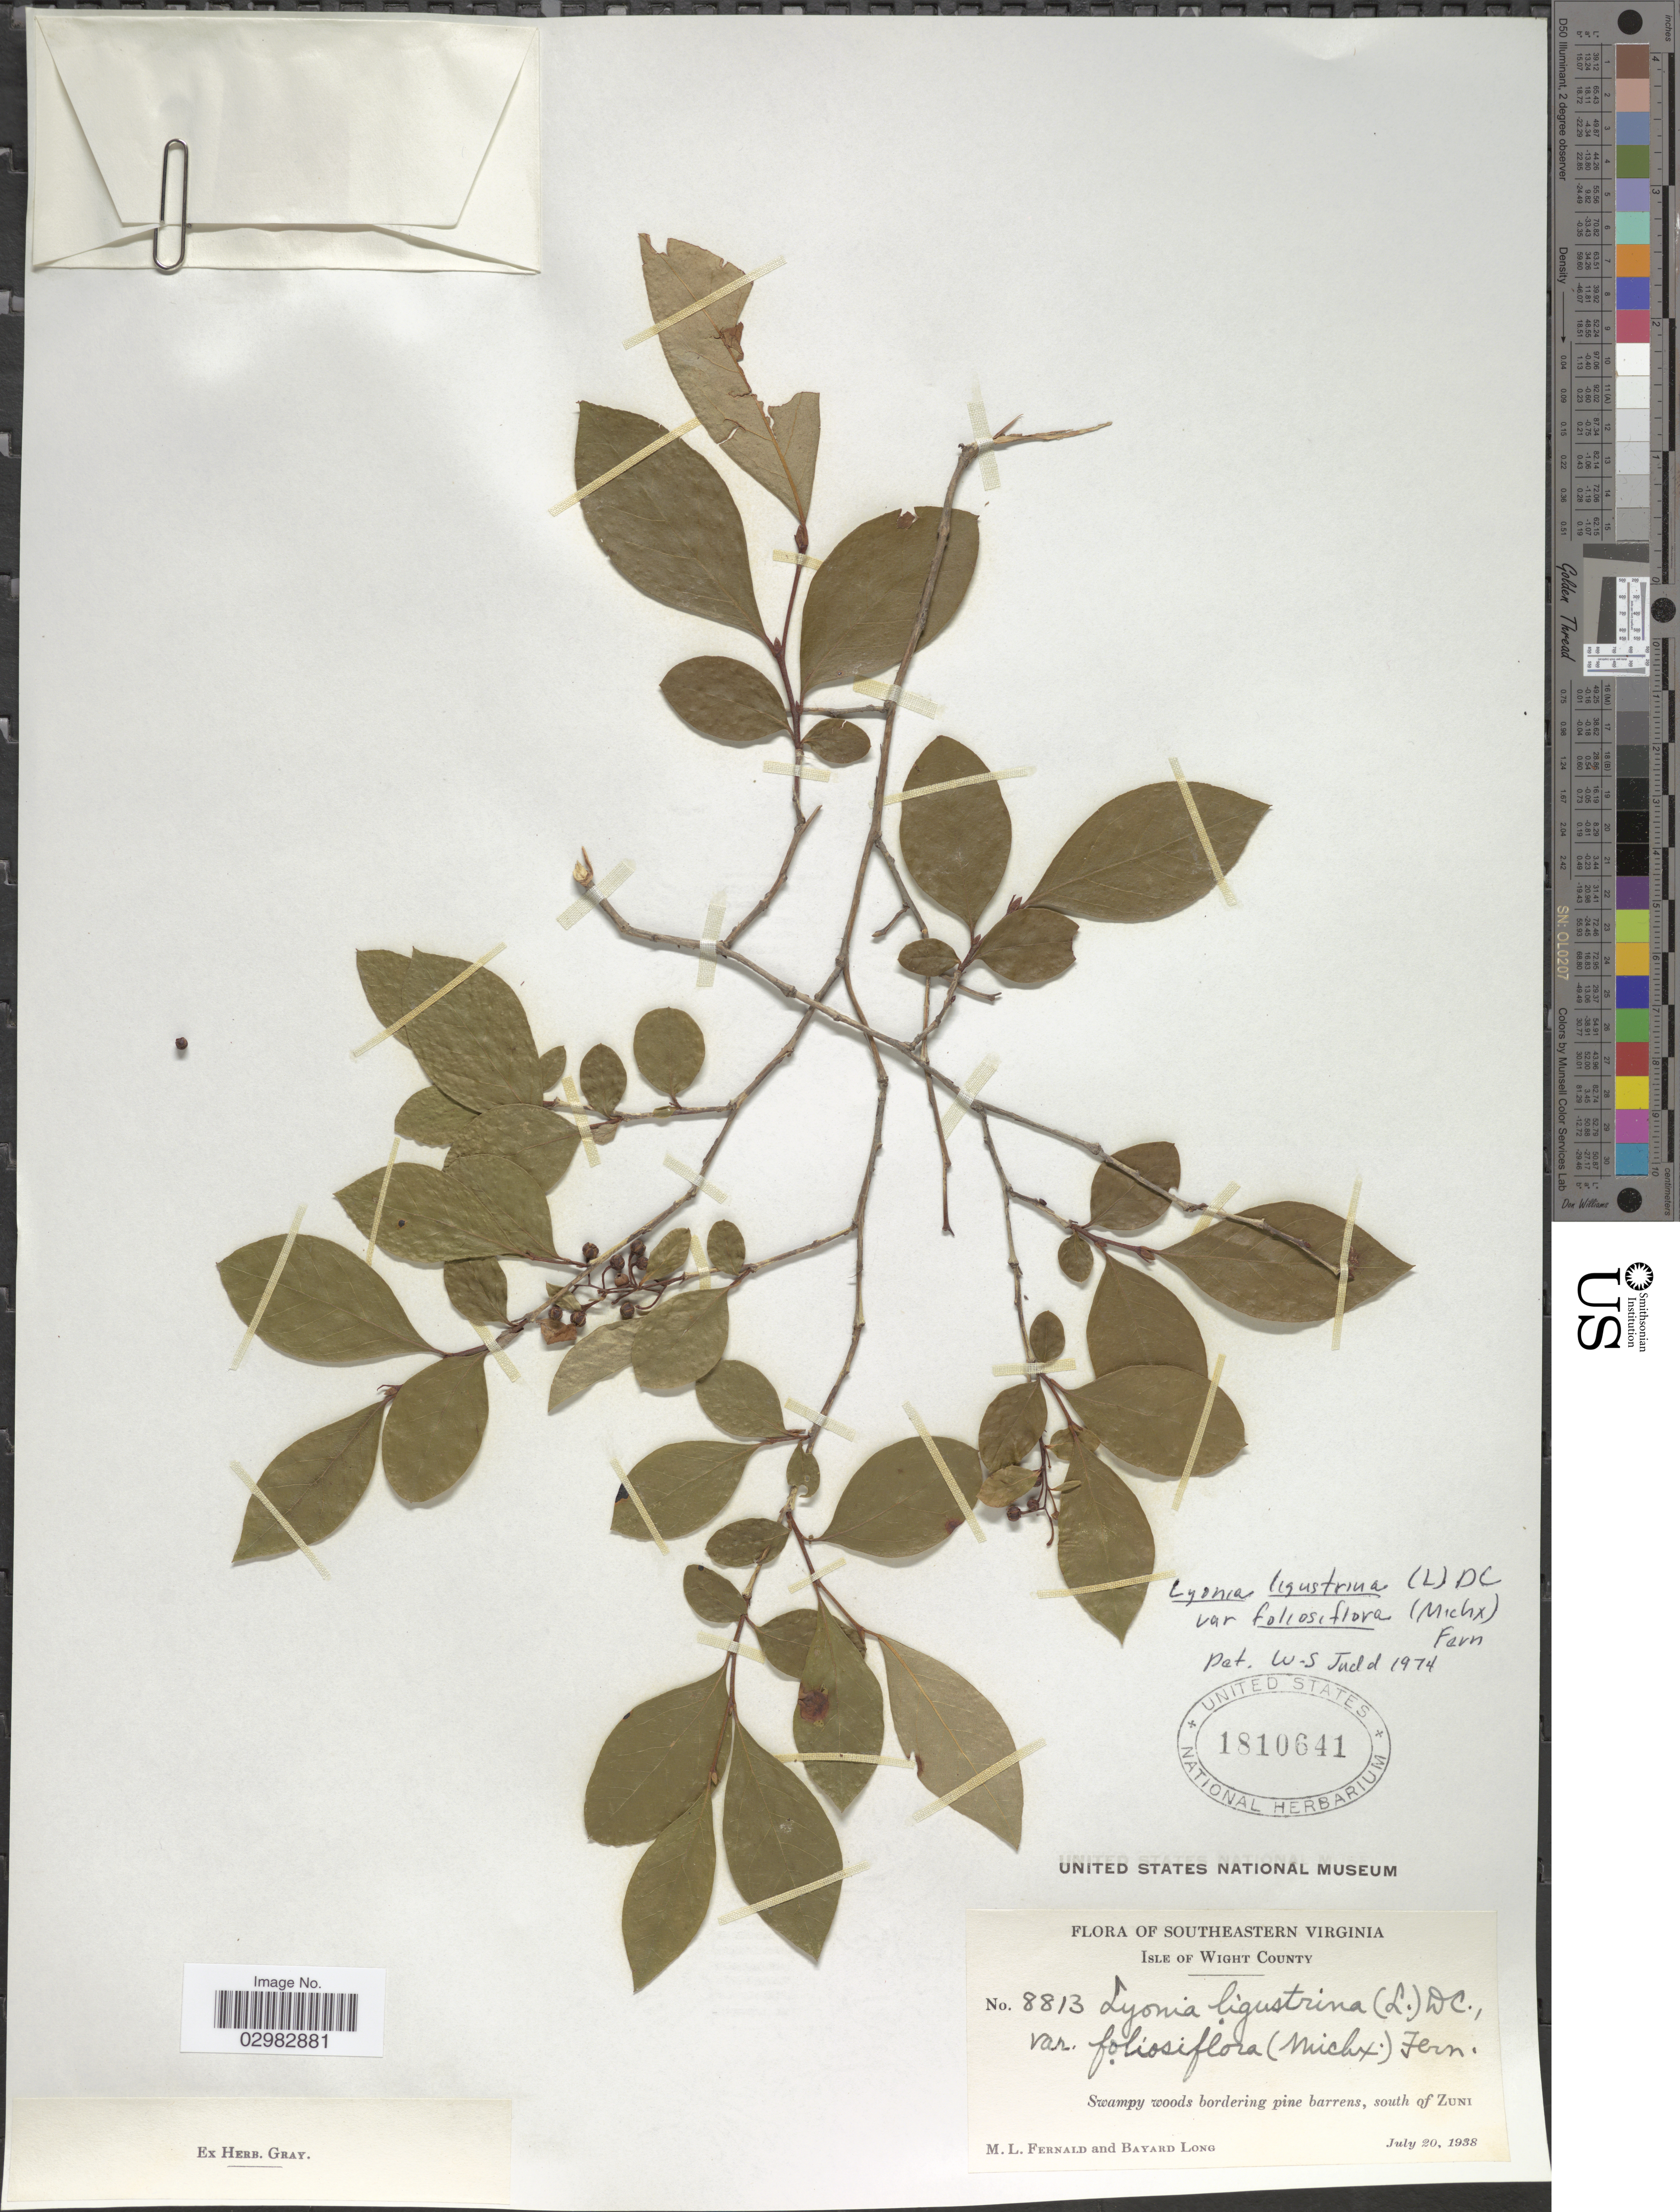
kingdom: Plantae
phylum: Tracheophyta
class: Magnoliopsida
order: Ericales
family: Ericaceae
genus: Lyonia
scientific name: Lyonia ligustrina var. foliosiflora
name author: (Michx.) Fernald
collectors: M. L. Fernald & B. Long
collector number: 8813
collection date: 1938-07-20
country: United States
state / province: Virginia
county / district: Isle of Wight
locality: Southeastern Virginia, Isle of Wight County, south of Zuni.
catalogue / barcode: US 1810641